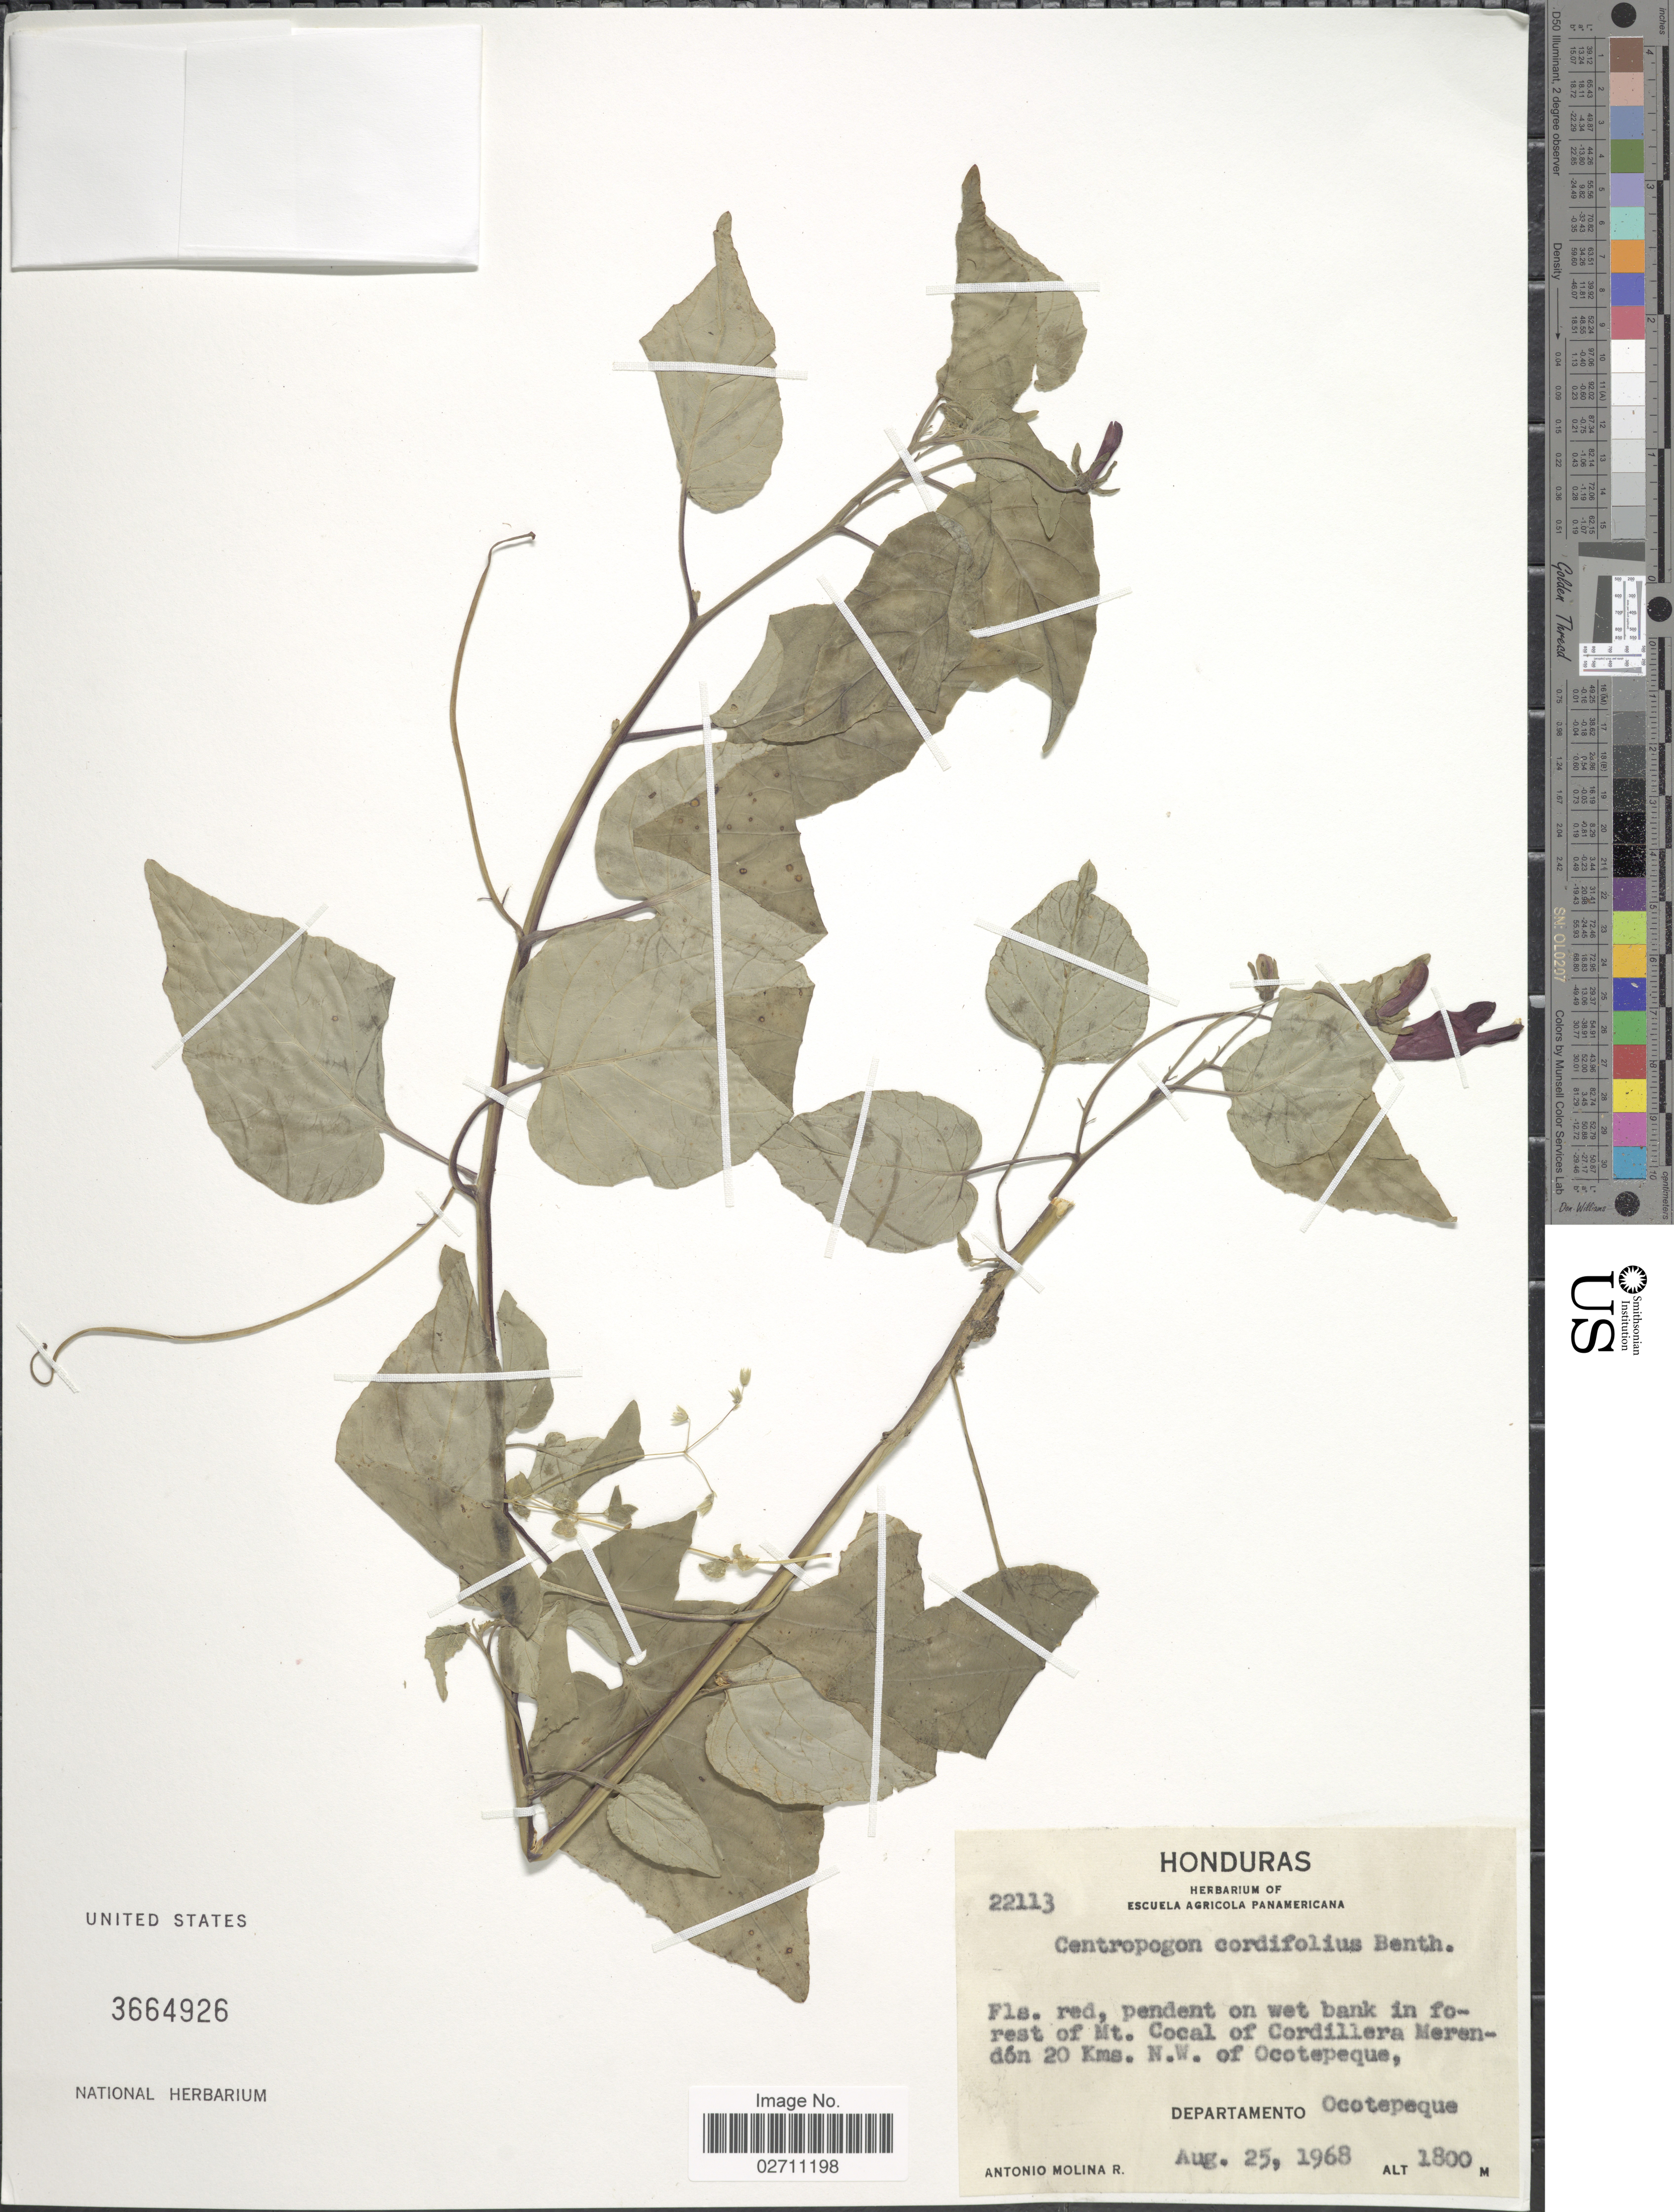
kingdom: Plantae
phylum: Tracheophyta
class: Magnoliopsida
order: Asterales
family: Campanulaceae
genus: Centropogon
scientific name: Centropogon cordifolius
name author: Benth.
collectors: A. Molina R.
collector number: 22113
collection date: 1968-08-25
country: Honduras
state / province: Ocotepeque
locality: On wet bank in forest of Mt. Cocal of Cordillera Merendon 20 Kms. N.W. of Ocotepeque.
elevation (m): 1800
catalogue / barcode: US 3664926